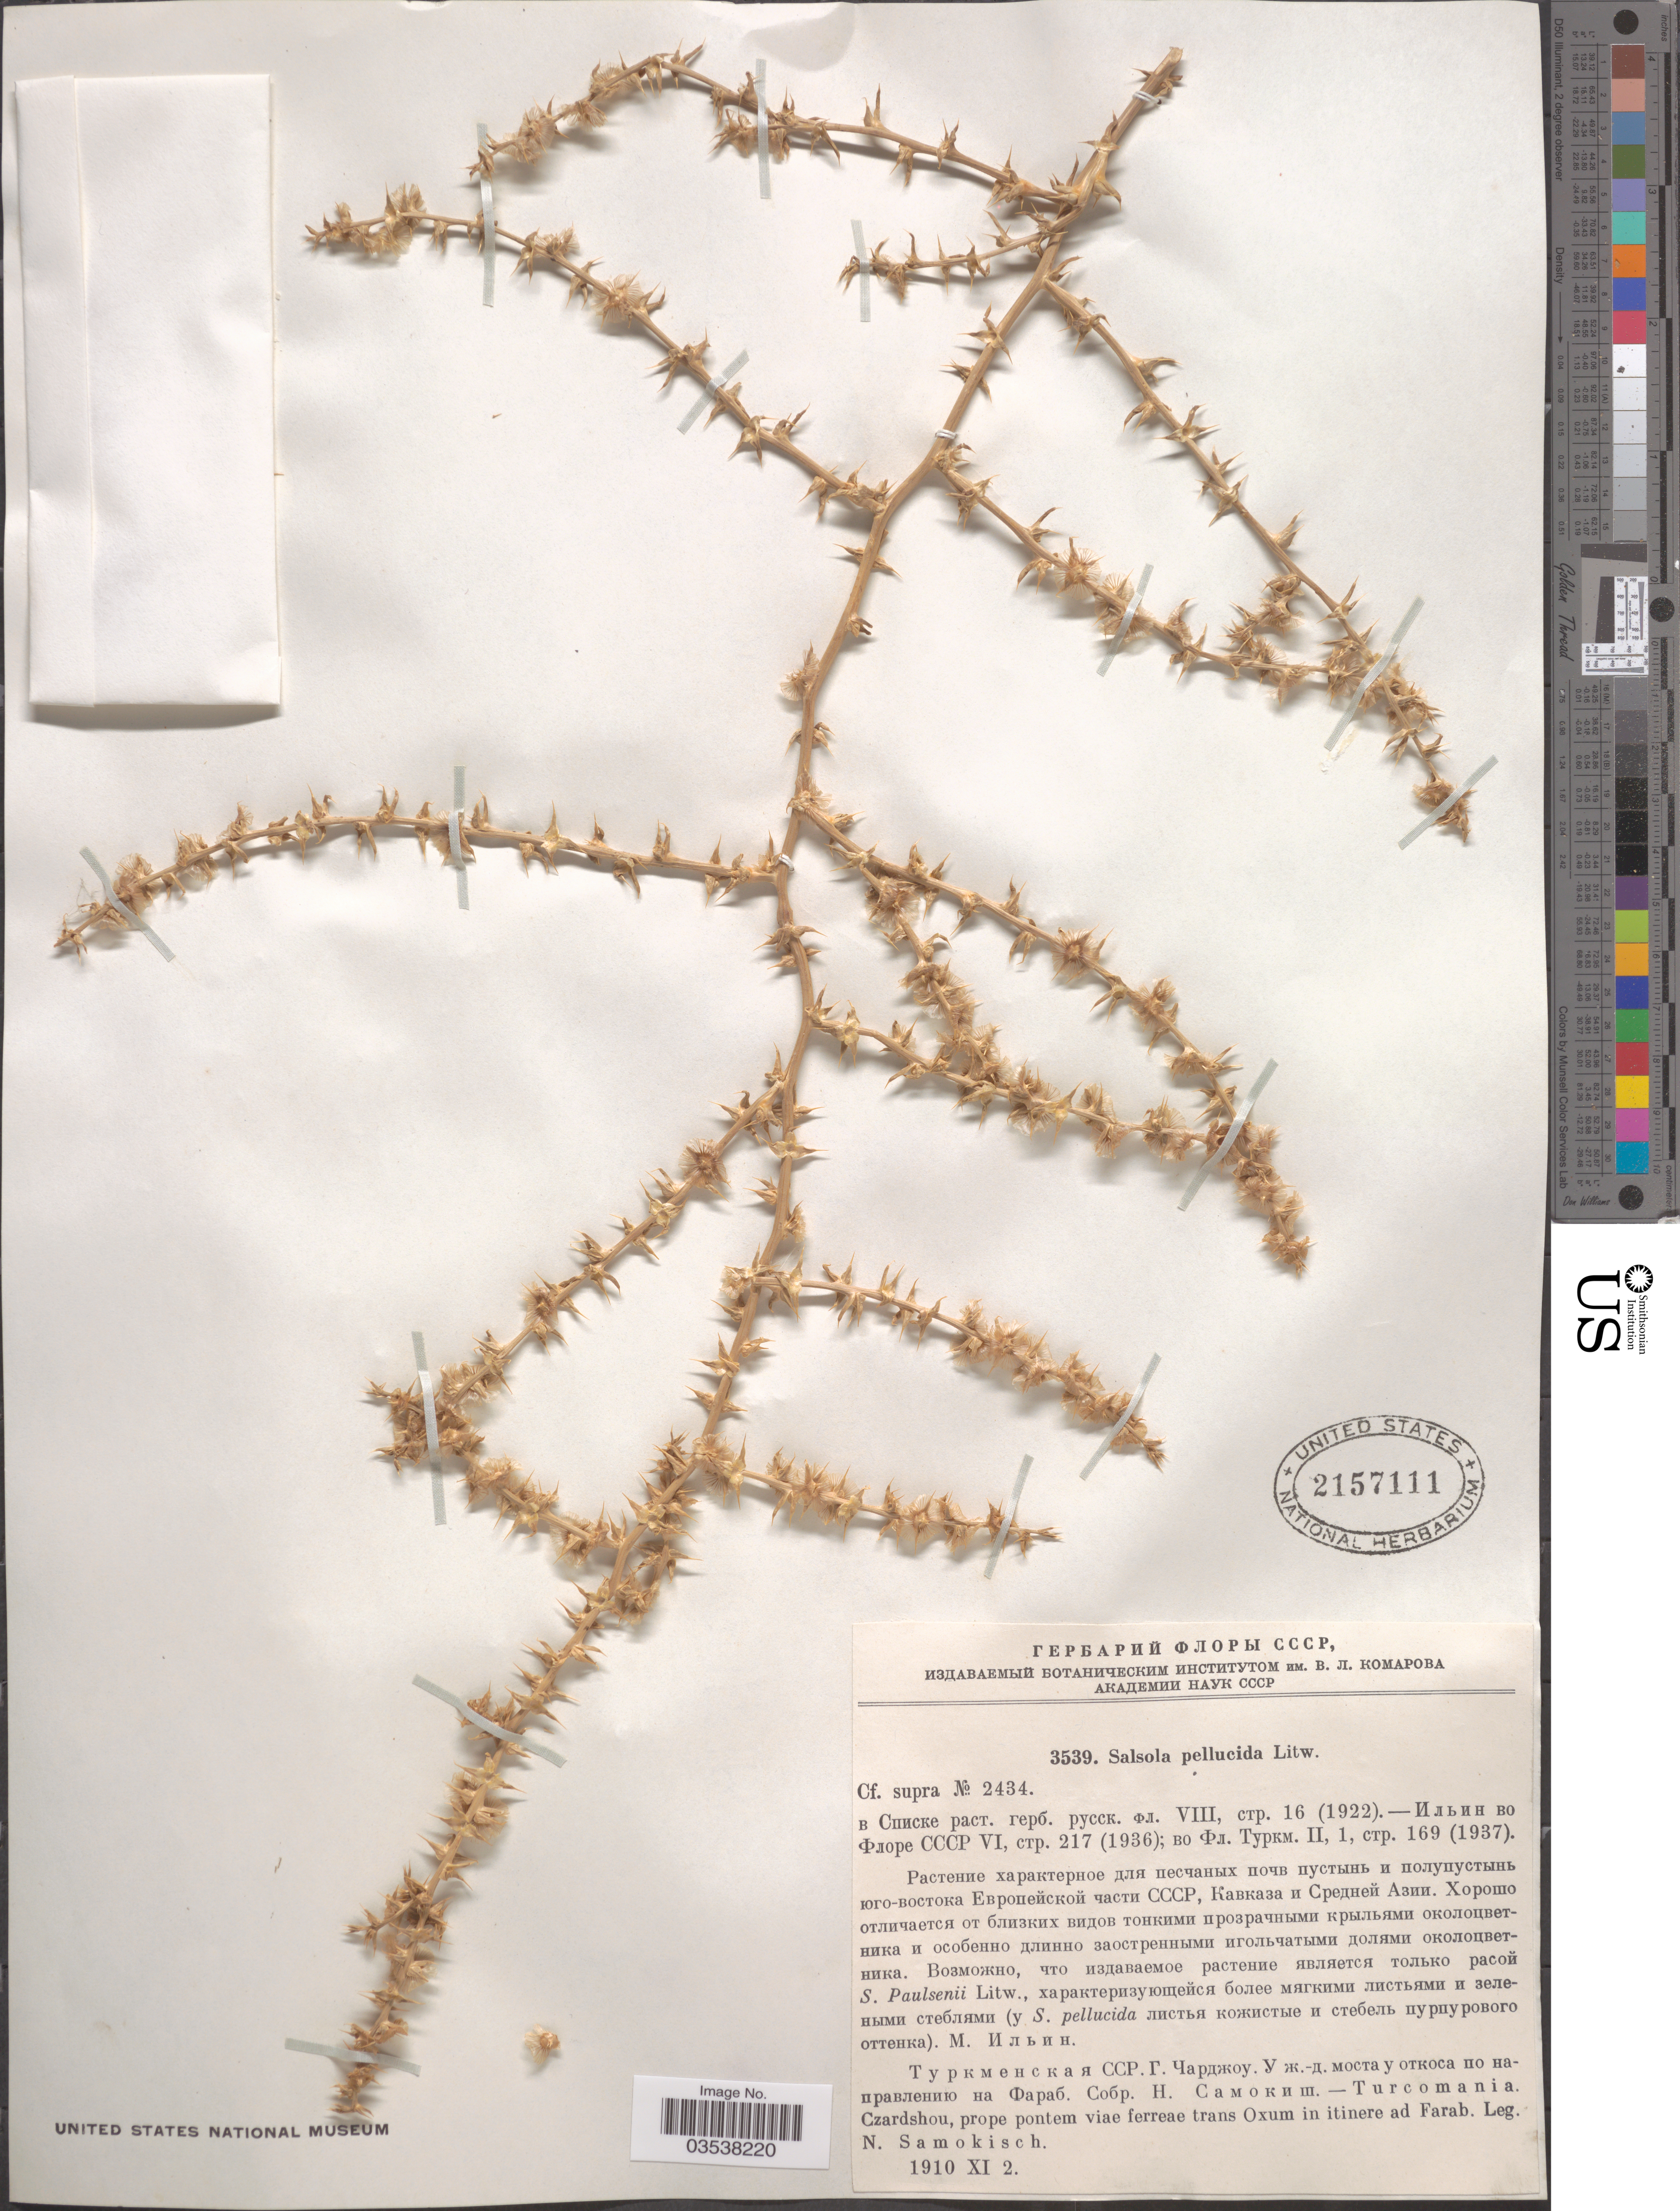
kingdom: Plantae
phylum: Tracheophyta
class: Magnoliopsida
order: Caryophyllales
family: Amaranthaceae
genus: Salsola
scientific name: Salsola pellucida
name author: Litv.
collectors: N. Samokisch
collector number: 3539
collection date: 1910-11-02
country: Kazakhstan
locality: Turcomania. Czardshou, prope pontem viae ferreae trans Oxum in itinere ad Farab.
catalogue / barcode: US 2157111